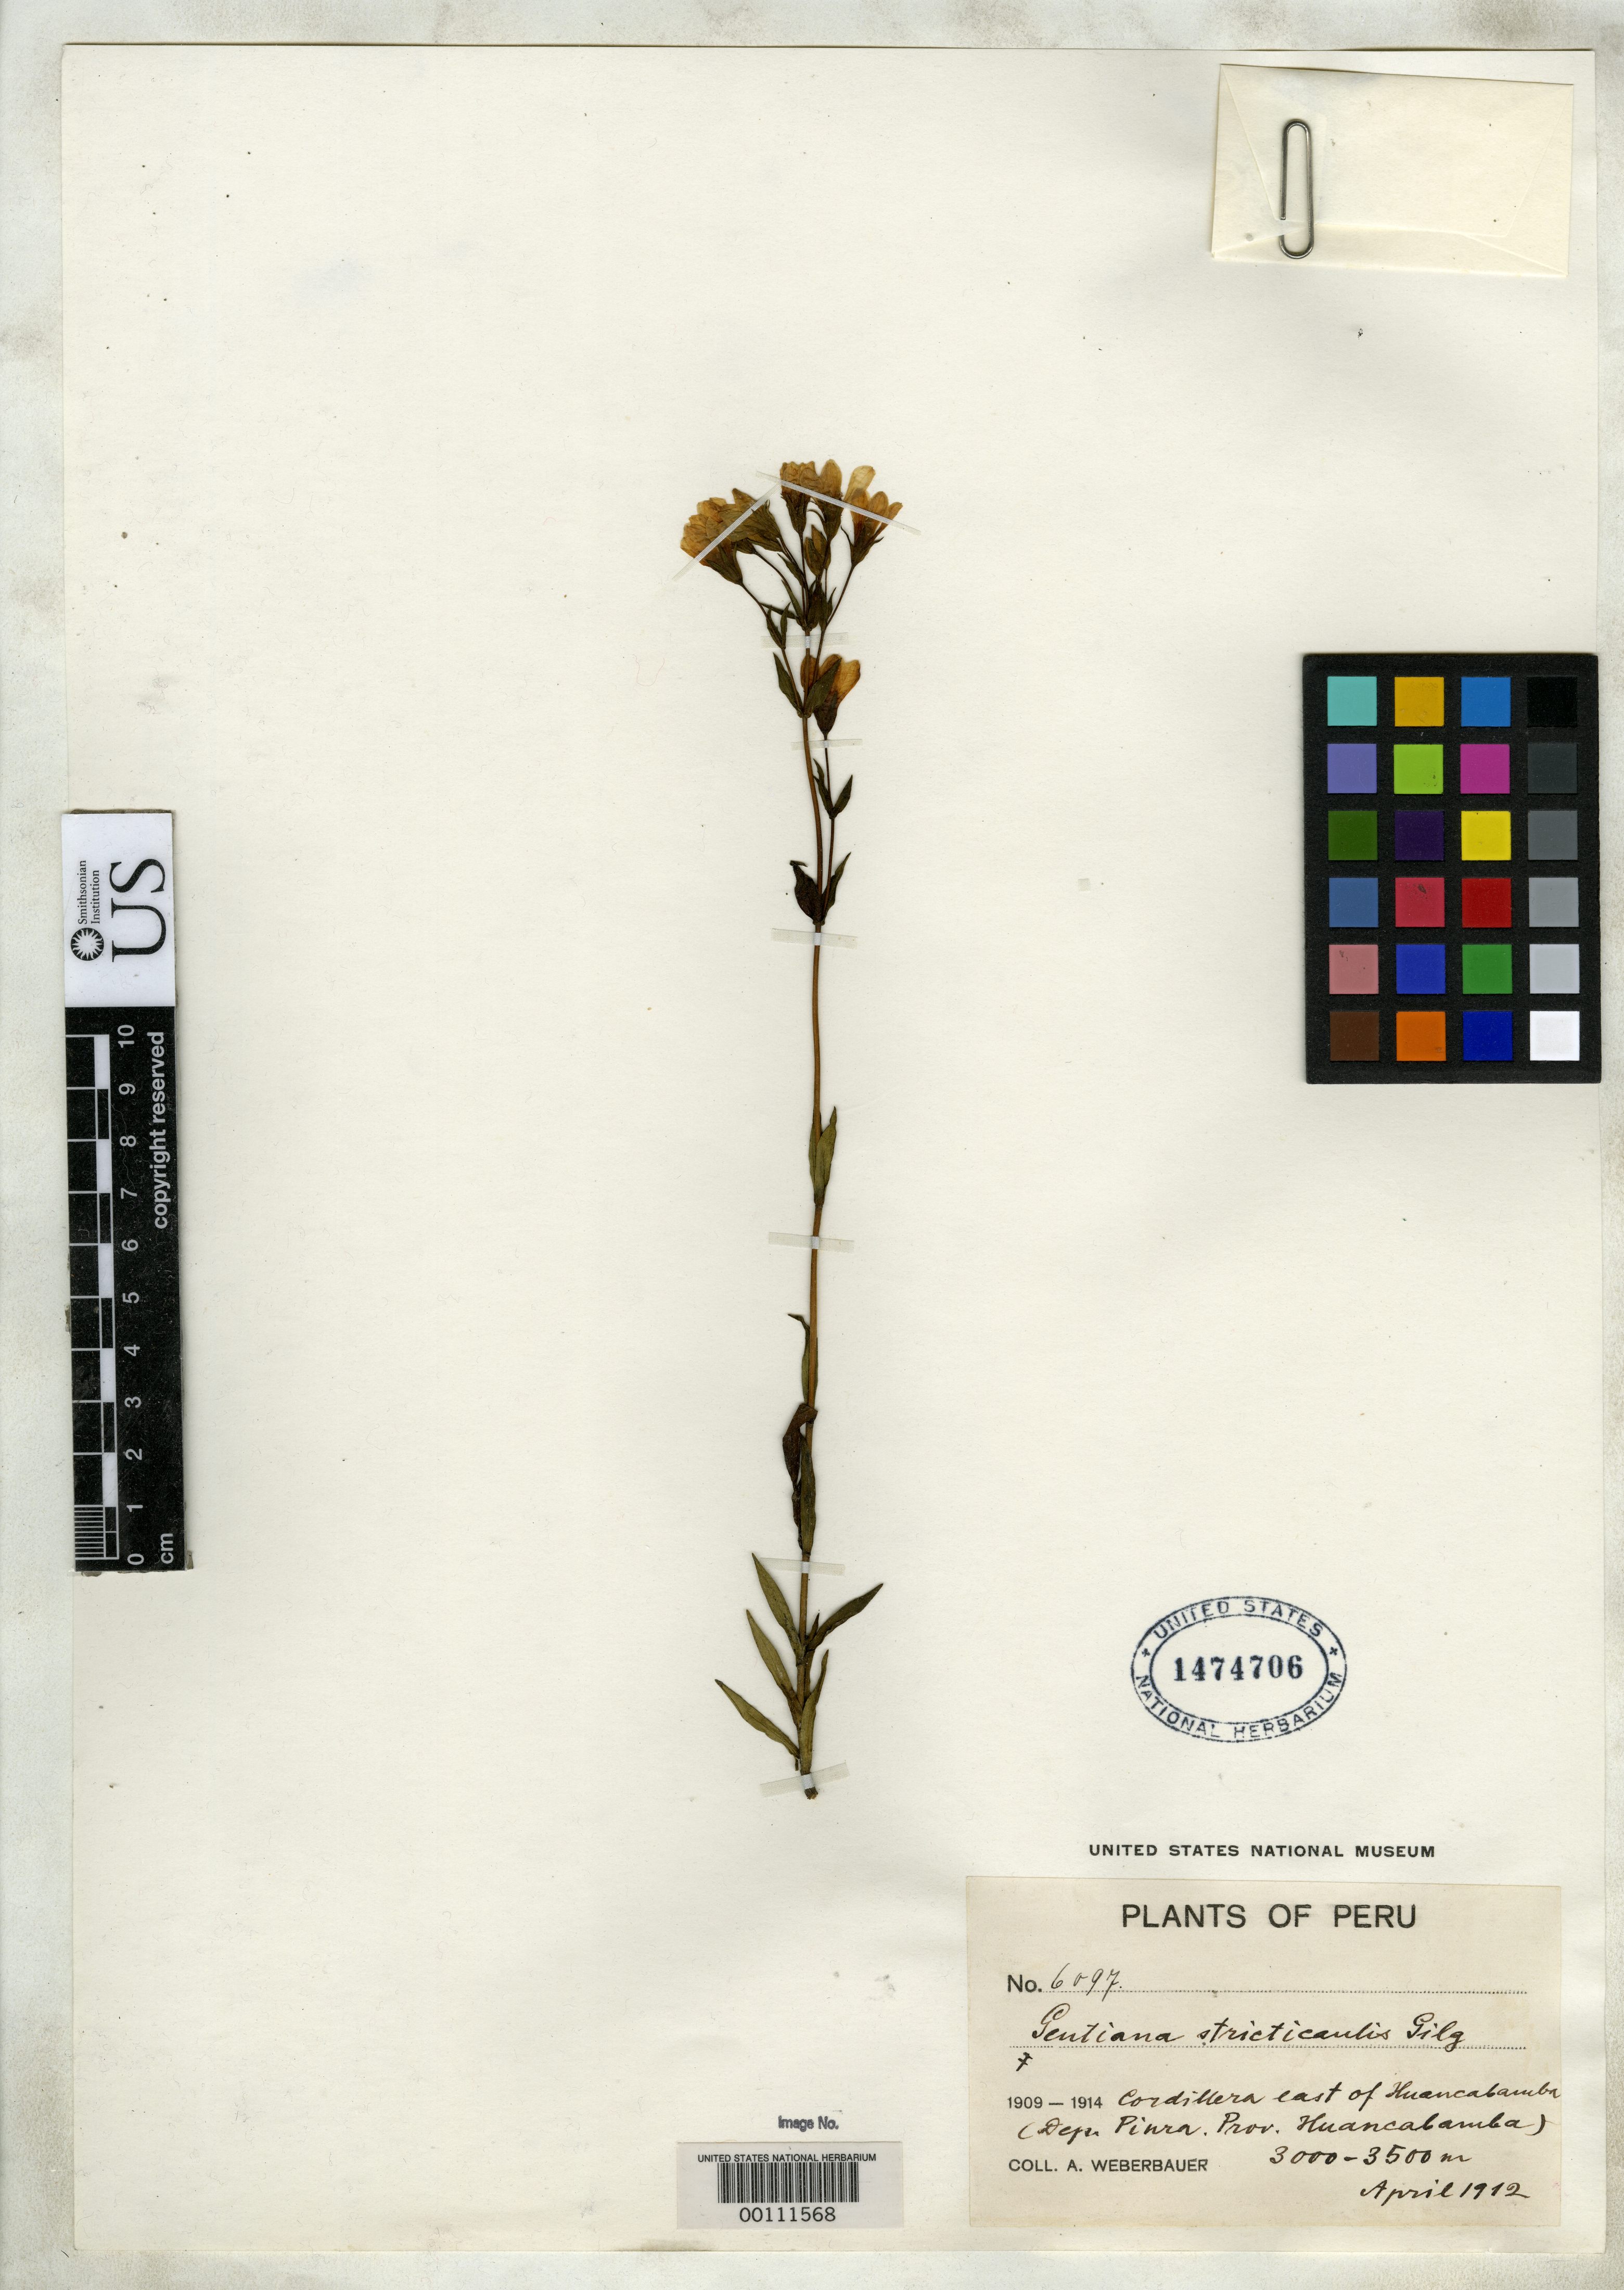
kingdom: Plantae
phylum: Tracheophyta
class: Magnoliopsida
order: Gentianales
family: Gentianaceae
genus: Gentiana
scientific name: Gentiana stricticaulis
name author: Gilg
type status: Isotype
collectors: A. Weberbauer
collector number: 6097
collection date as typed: Apr 1912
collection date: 1912-04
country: Peru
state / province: Piura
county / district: Huancabamba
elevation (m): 3000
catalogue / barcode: US 1474706